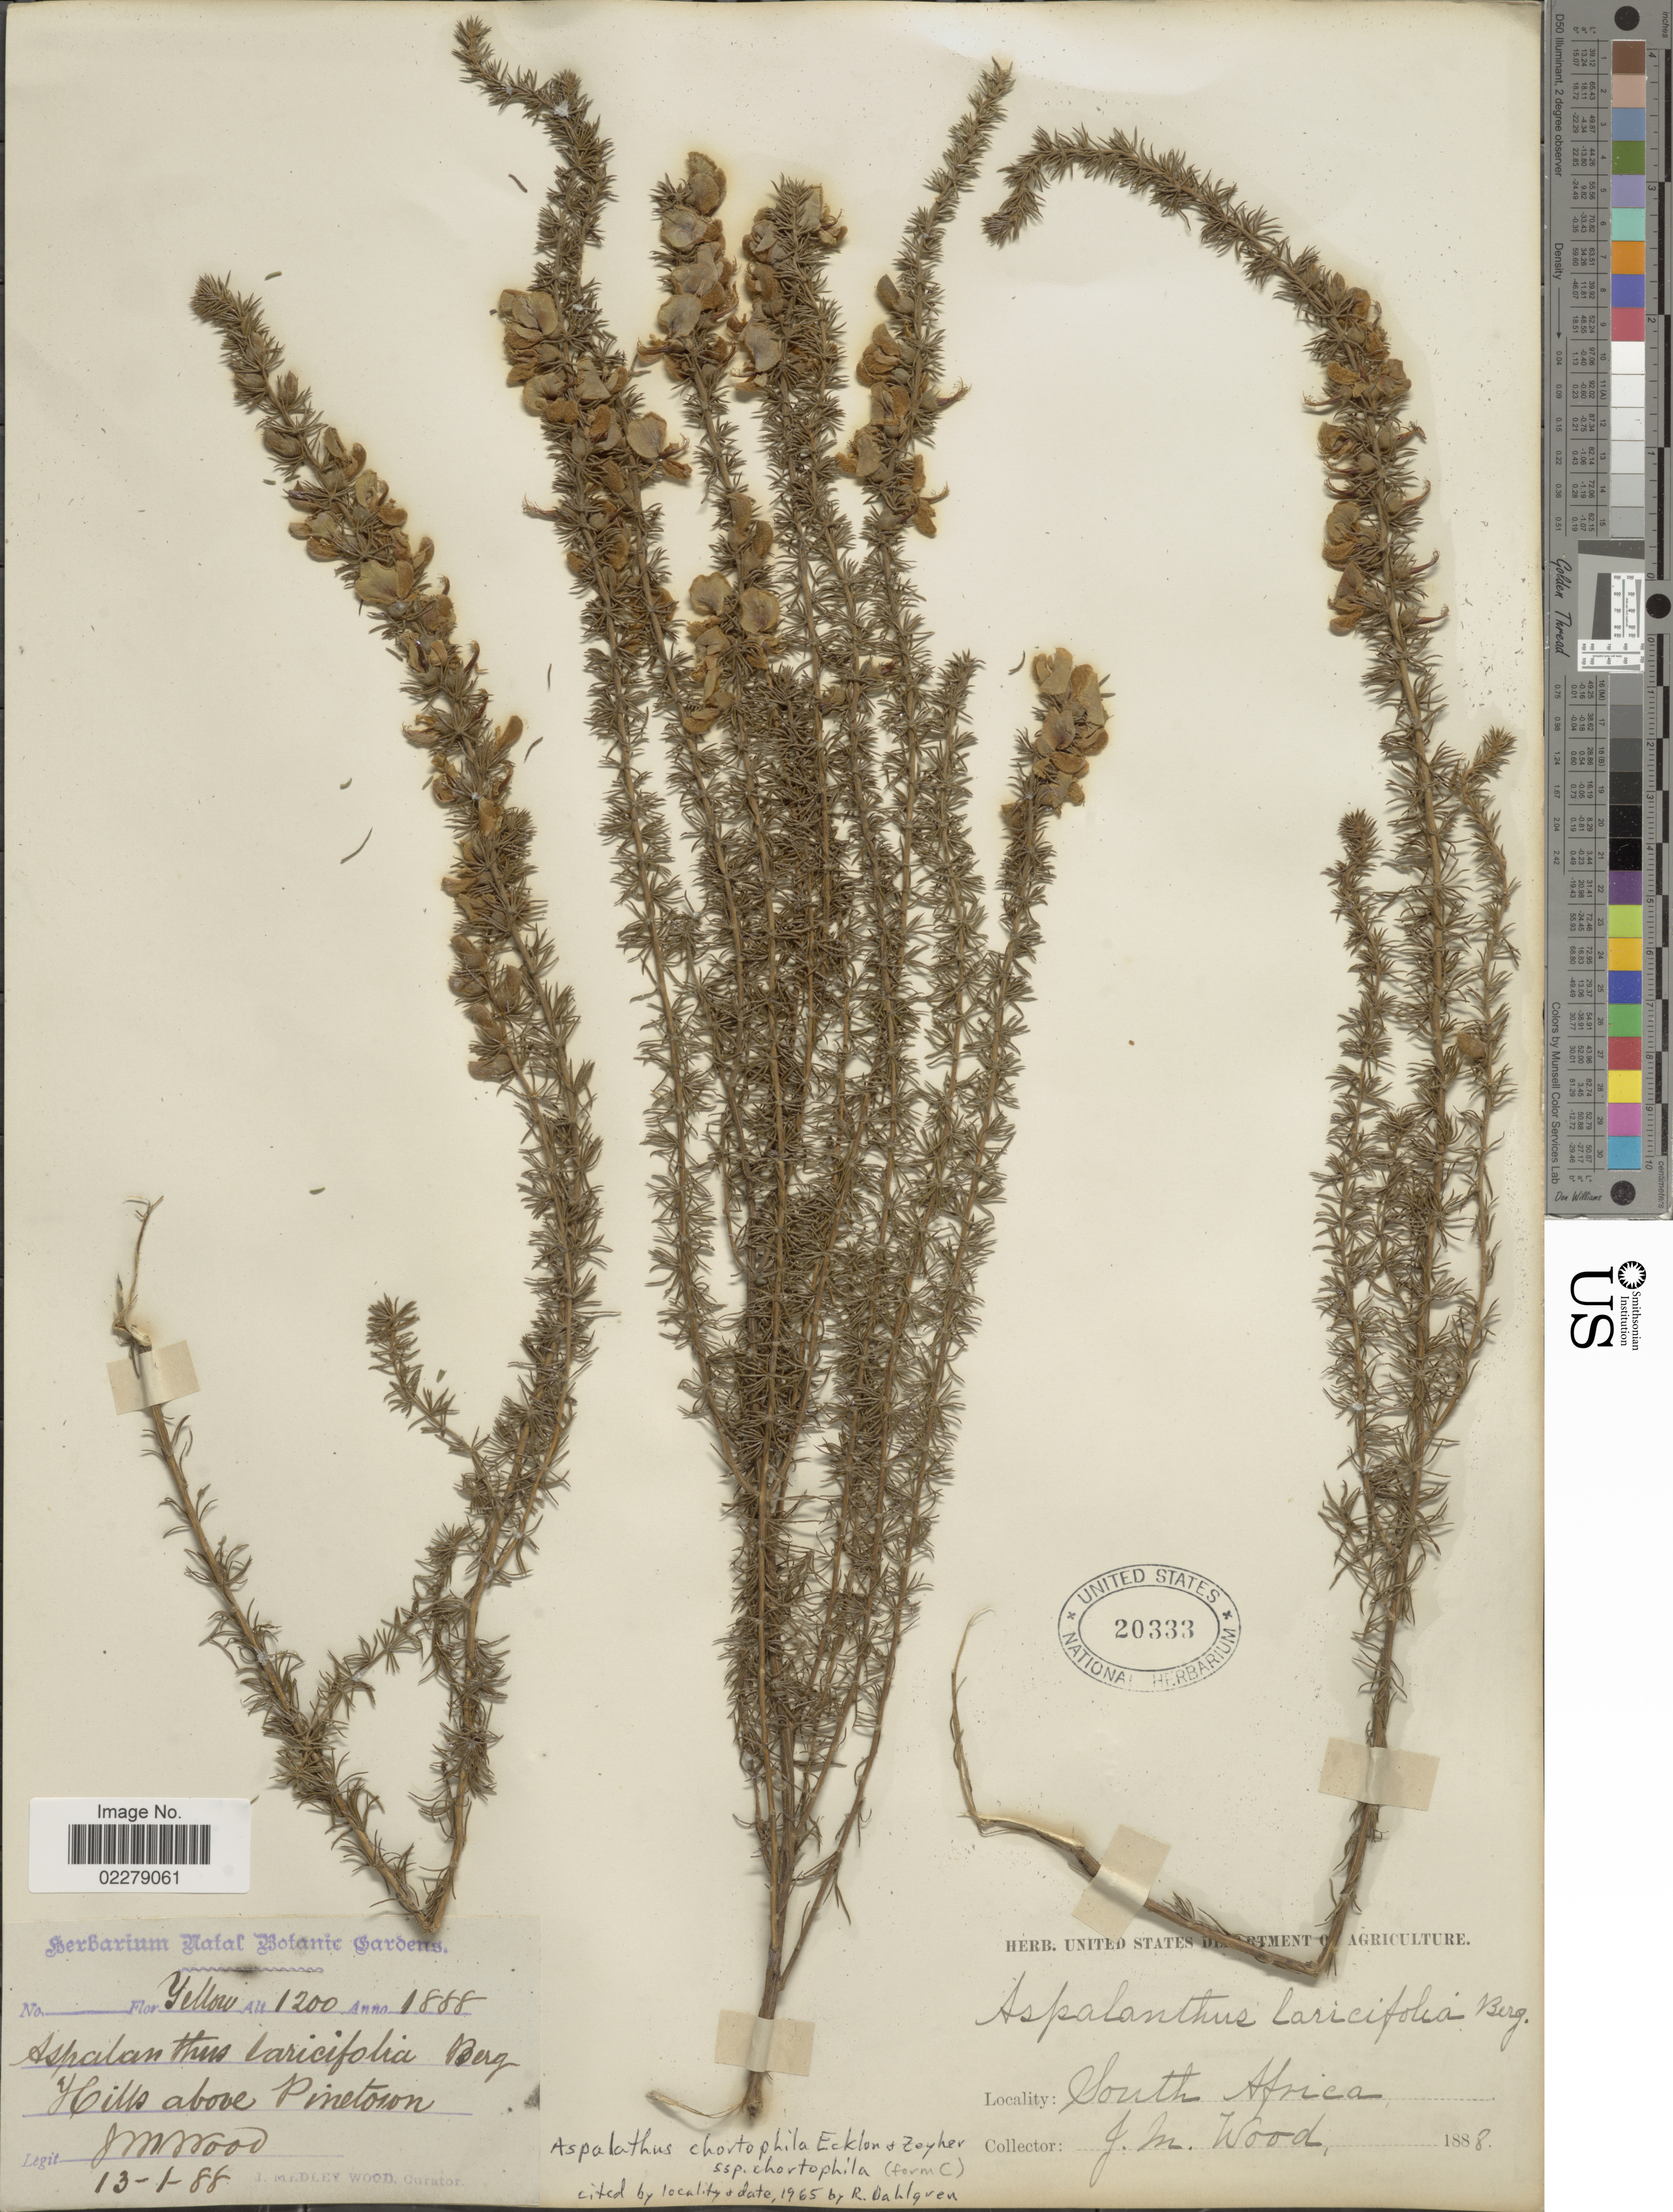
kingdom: Plantae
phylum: Tracheophyta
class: Magnoliopsida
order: Fabales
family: Fabaceae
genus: Aspalathus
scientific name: Aspalathus chortophila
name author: Eckl. & Zeyh.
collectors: J. Medley Wood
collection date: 1888-01-13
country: South Africa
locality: Hills above Pinetown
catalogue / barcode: US 20333